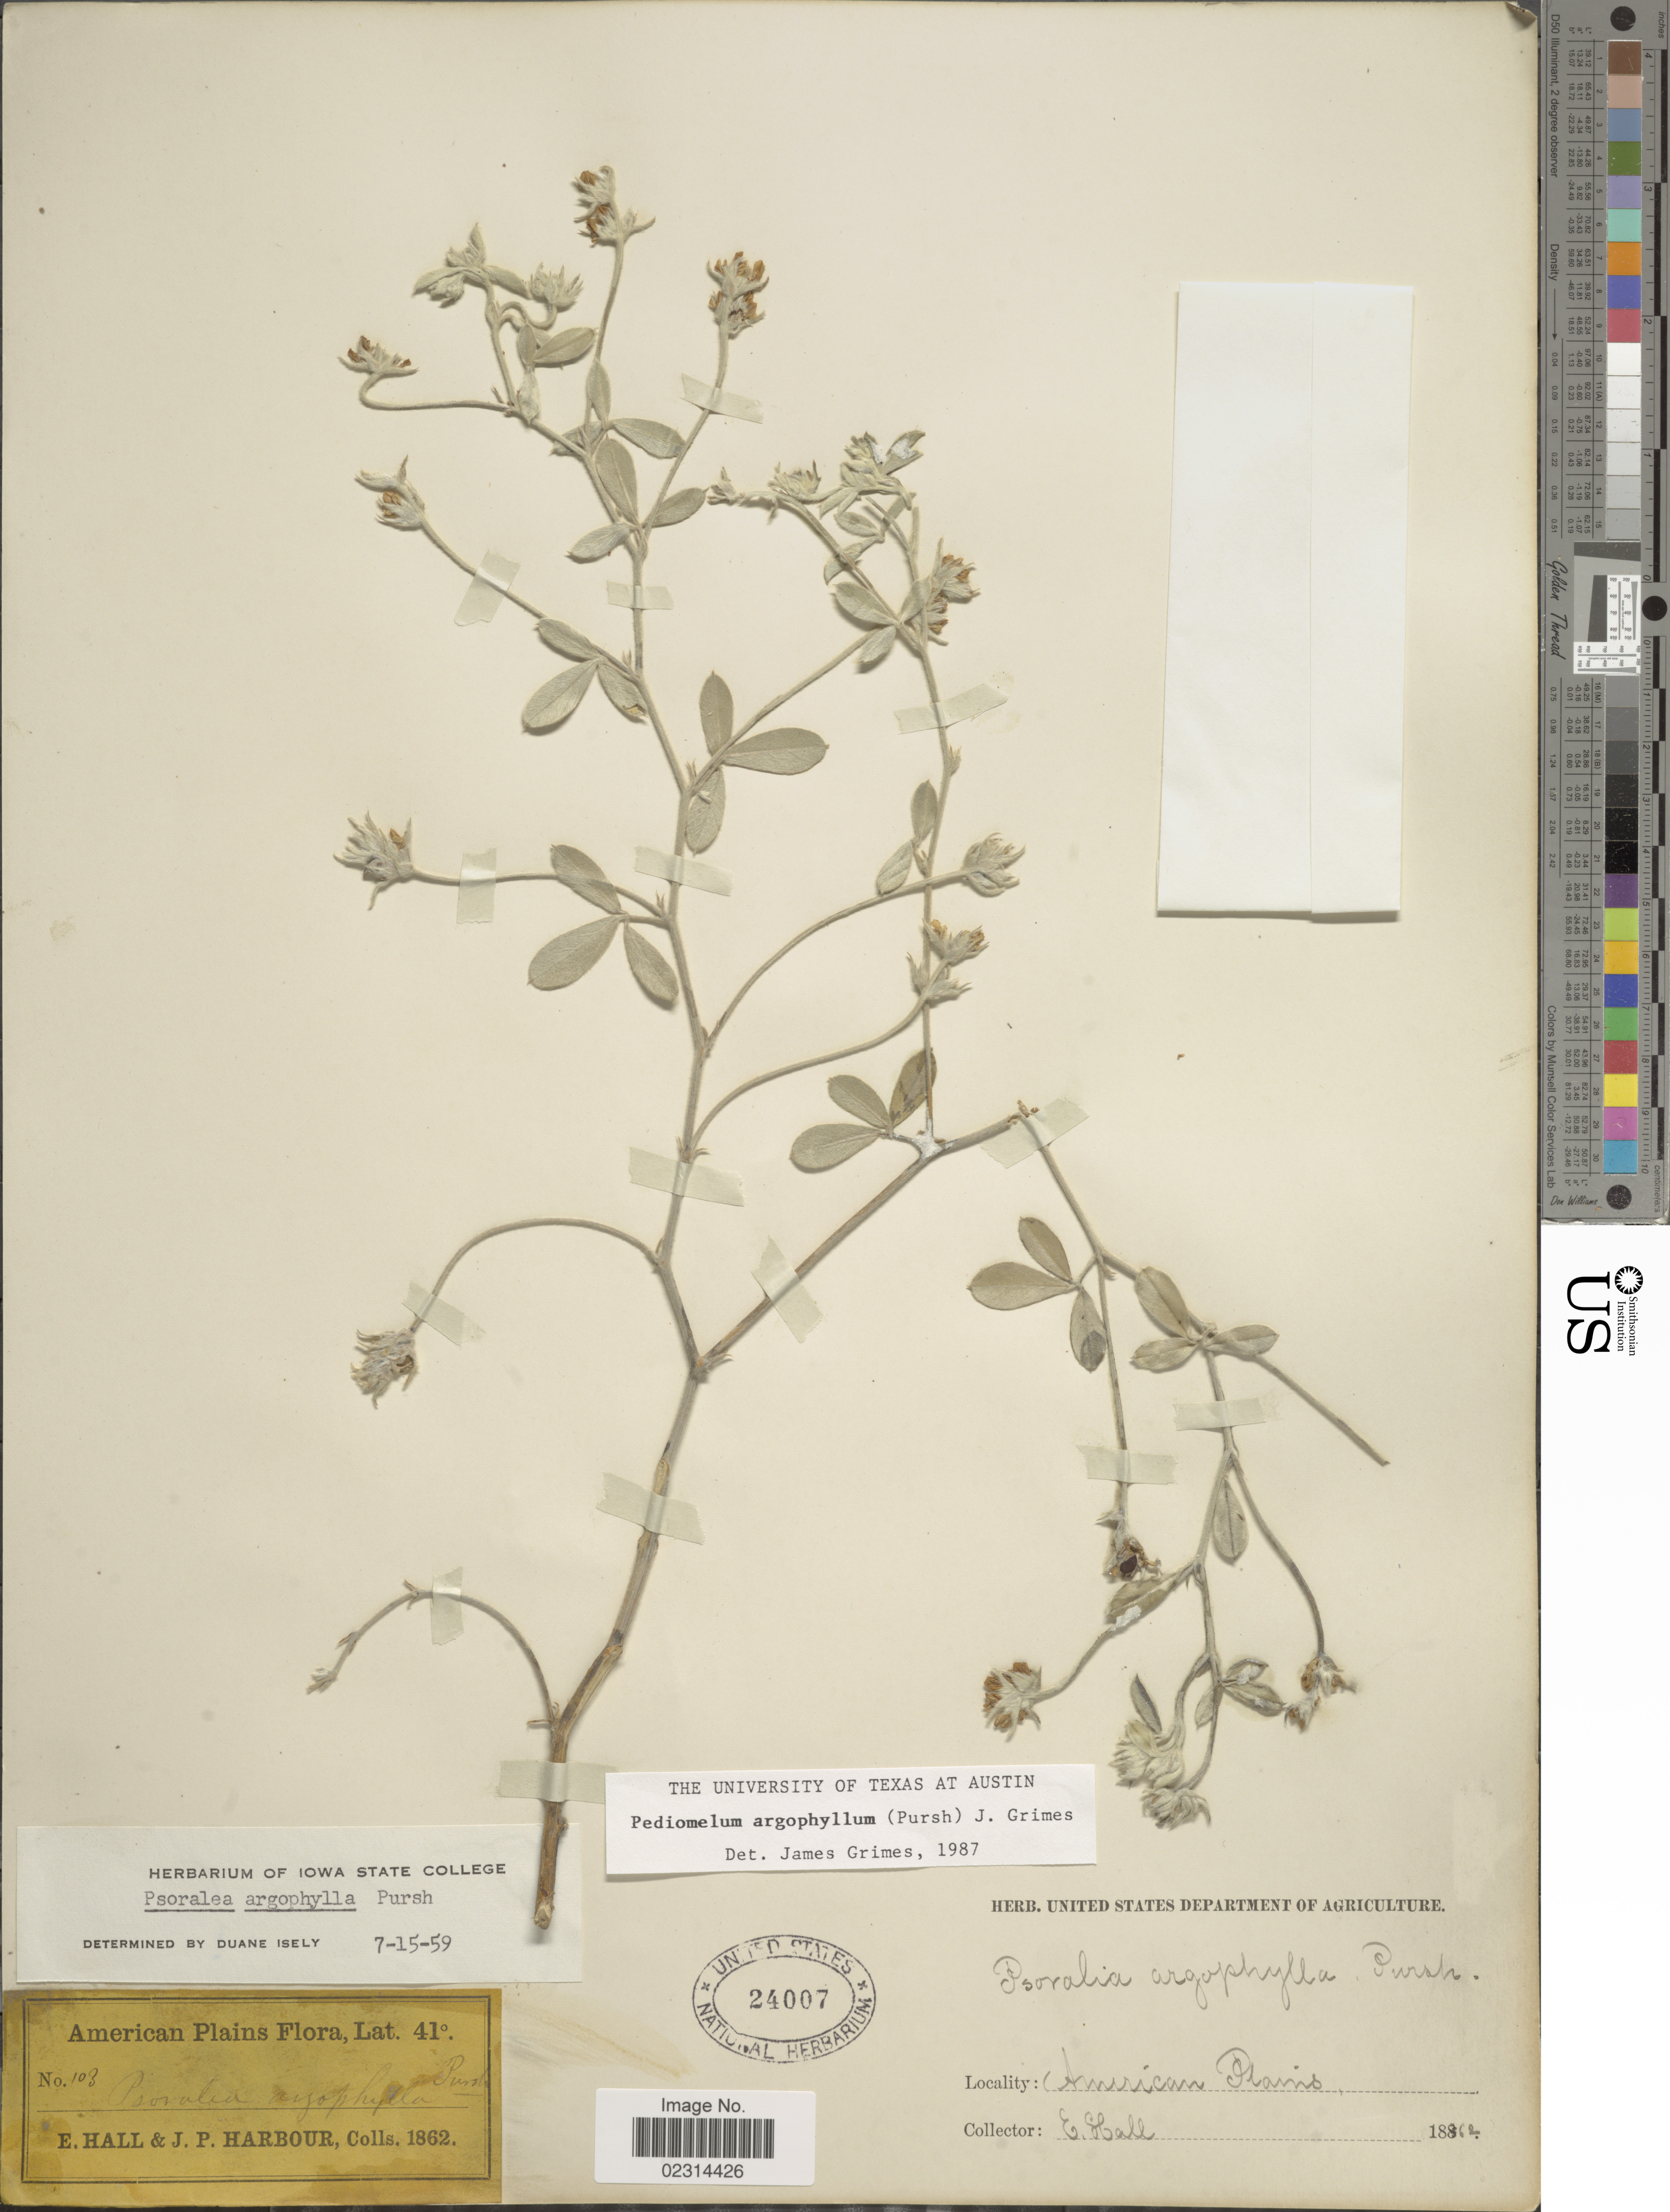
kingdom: Plantae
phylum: Tracheophyta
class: Magnoliopsida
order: Fabales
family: Fabaceae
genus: Pediomelum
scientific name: Pediomelum argophyllum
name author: (Pursh) J.W. Grimes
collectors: E. Hall & J. Harbour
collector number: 103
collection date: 1862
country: United States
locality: American Plains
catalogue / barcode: US 24007